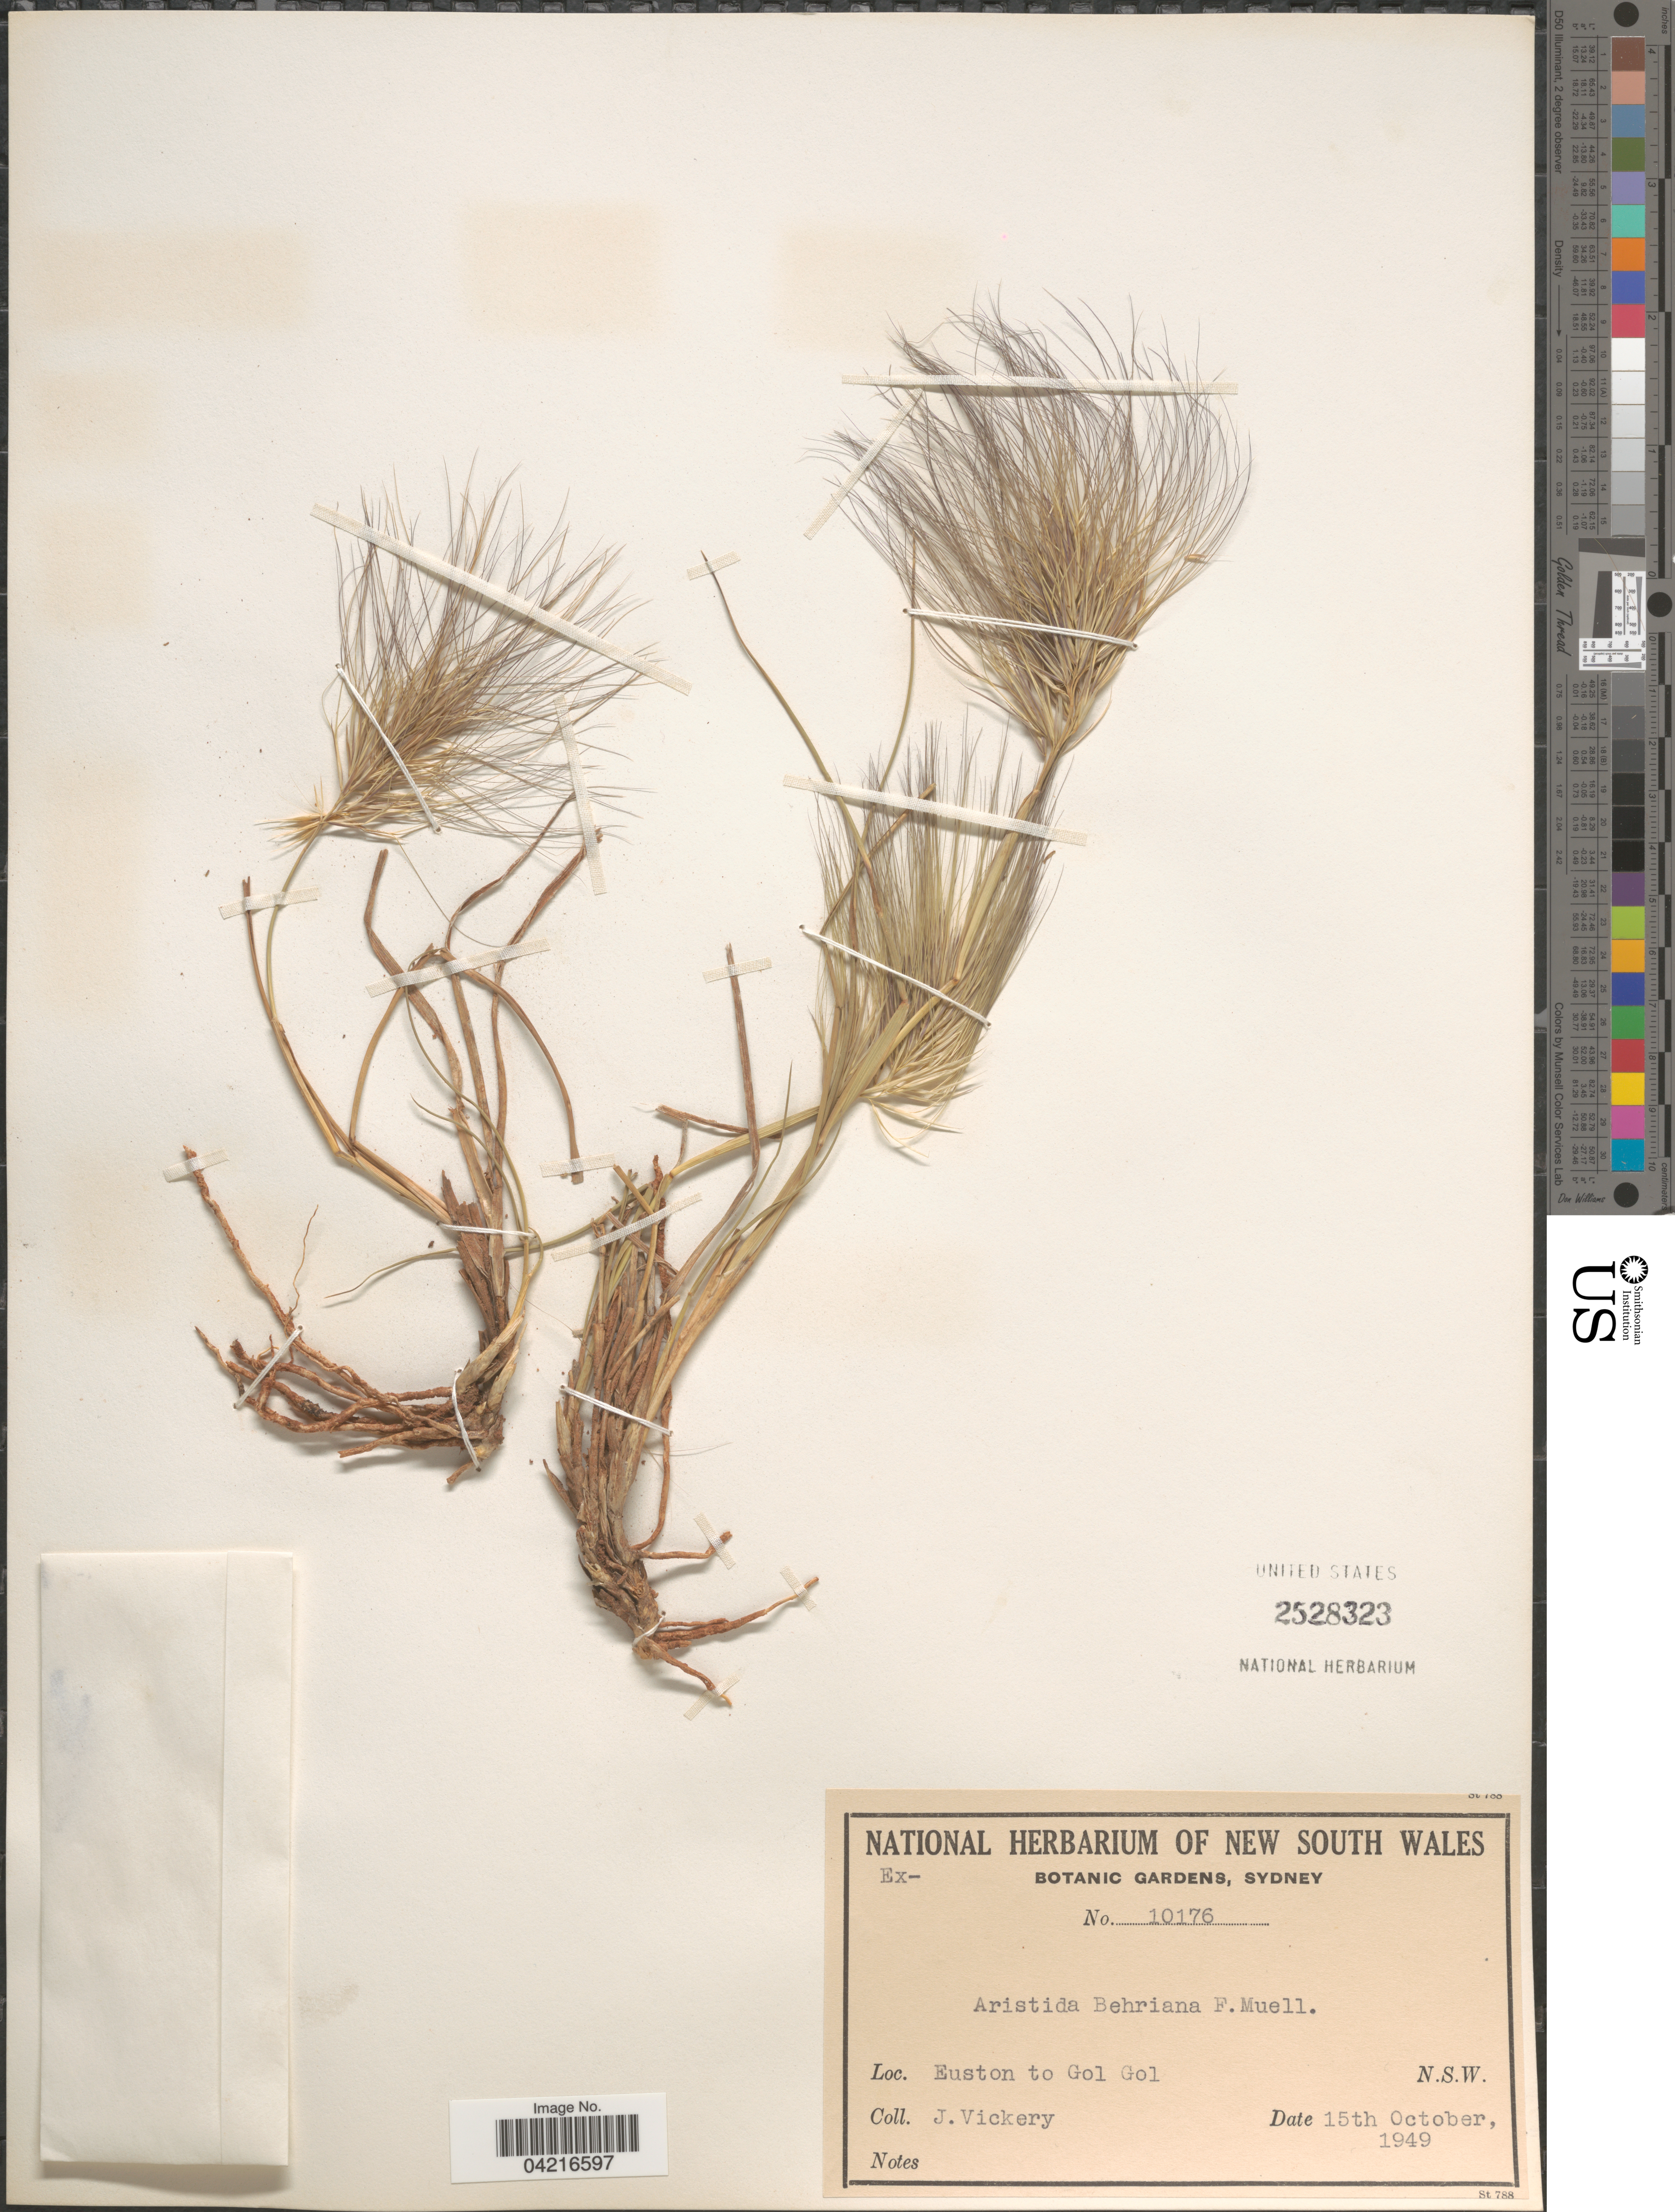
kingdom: Plantae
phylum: Tracheophyta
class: Liliopsida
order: Poales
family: Poaceae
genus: Aristida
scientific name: Aristida behriana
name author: F. Muell.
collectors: J. Vickery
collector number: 10176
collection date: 1949-10-15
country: Australia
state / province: New South Wales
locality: Euston to Gol Gol.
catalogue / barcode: US 2528323